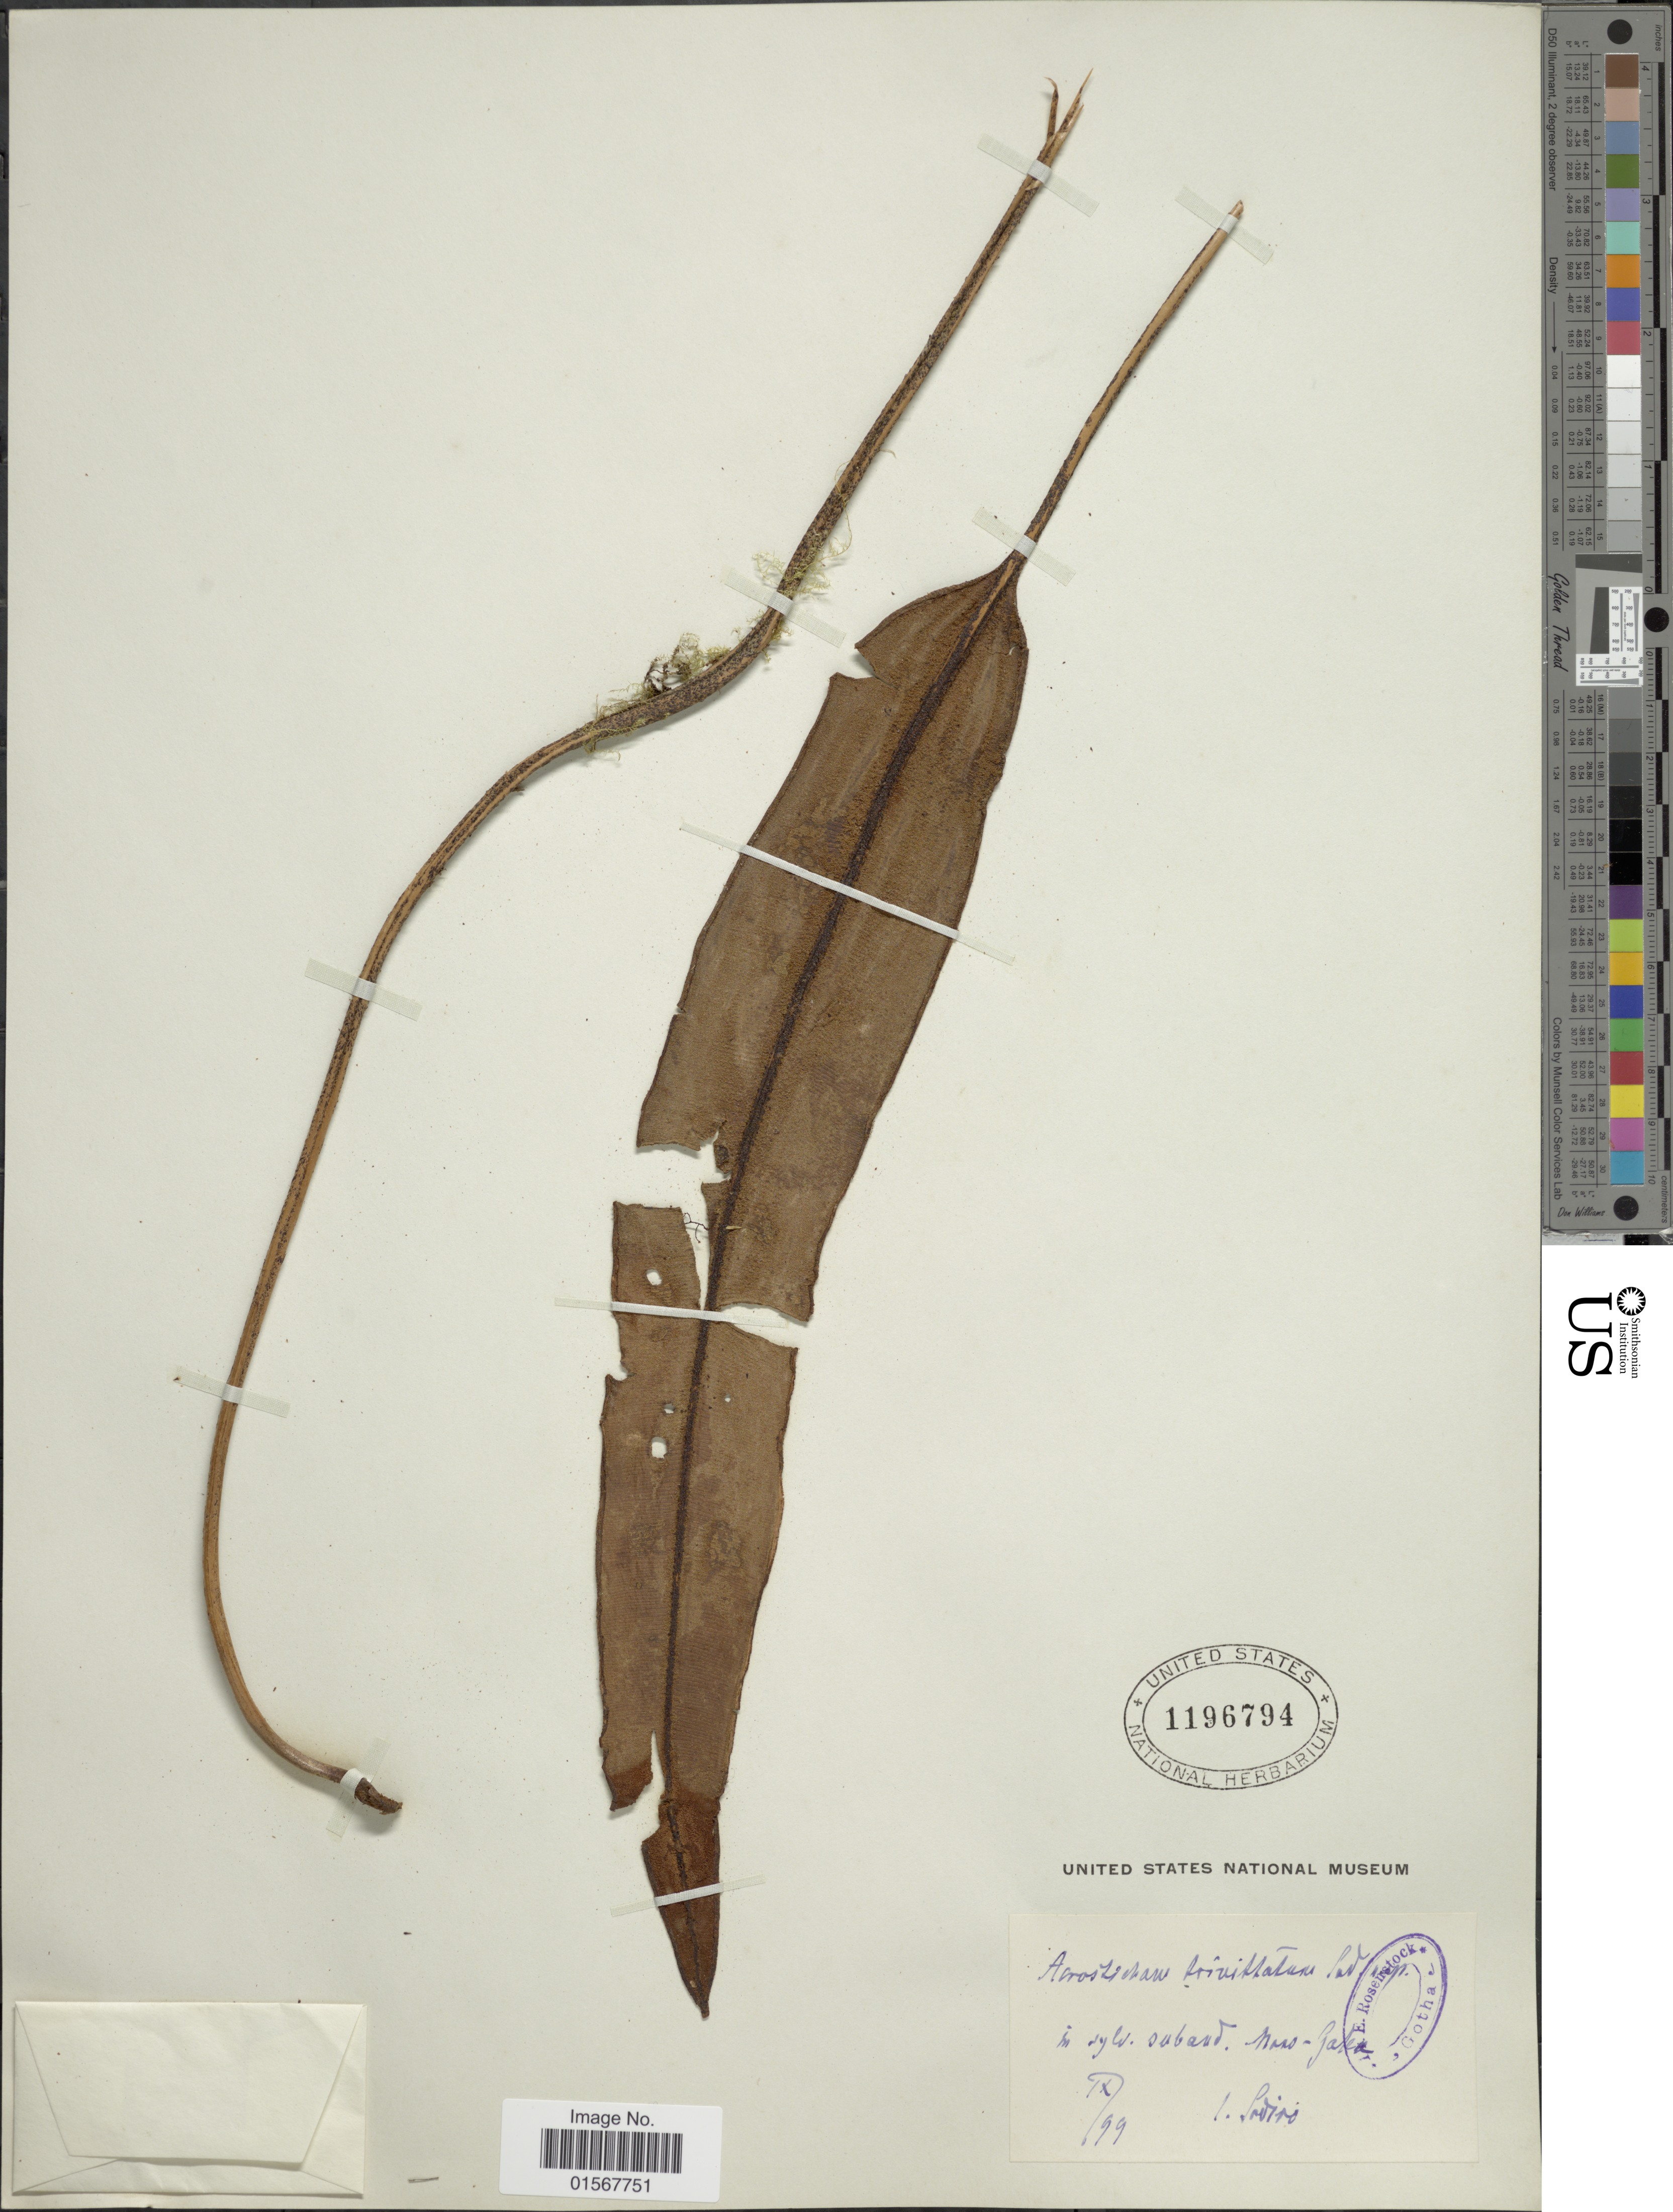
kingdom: Plantae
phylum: Tracheophyta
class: Polypodiopsida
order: Polypodiales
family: Dryopteridaceae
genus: Elaphoglossum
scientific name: Elaphoglossum trivittatum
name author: (Sodiro) Christ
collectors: Sodiro, --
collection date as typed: Transcribed d/m/y: /10/99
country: Ecuador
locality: In sylv. suband, maxo-Gatea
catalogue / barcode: US 1196794